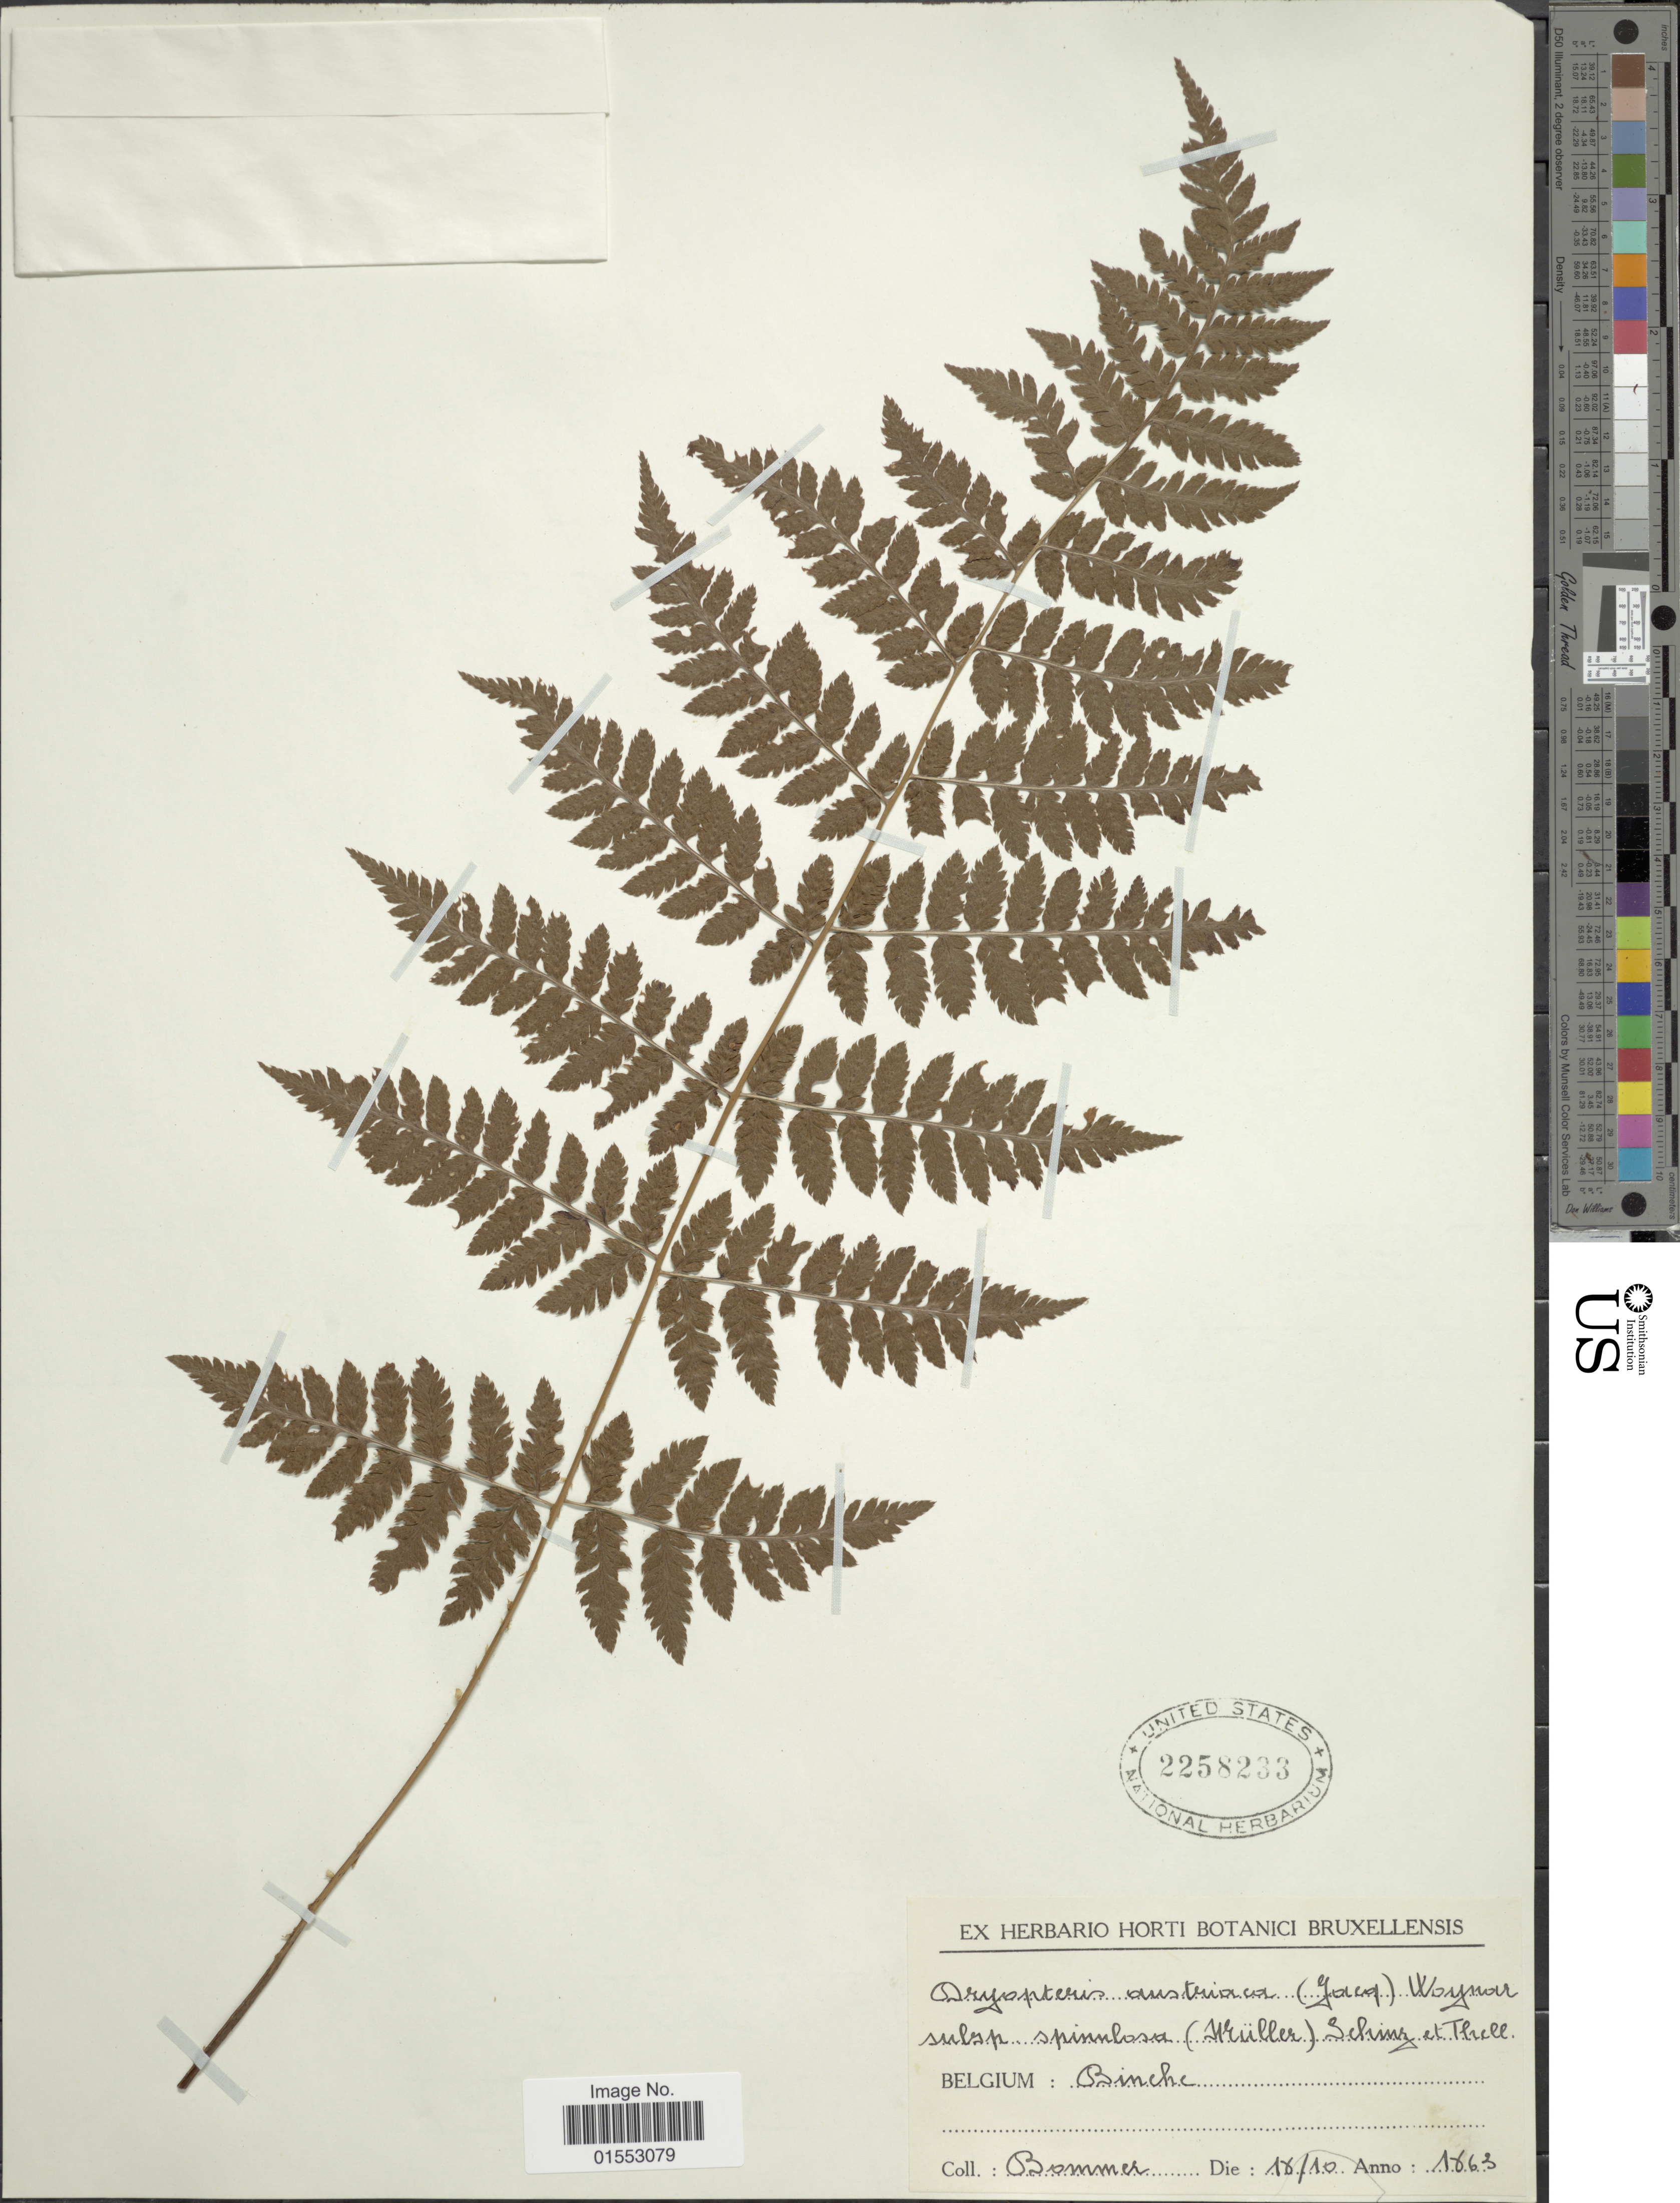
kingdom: Plantae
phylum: Tracheophyta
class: Polypodiopsida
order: Polypodiales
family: Dryopteridaceae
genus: Dryopteris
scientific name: Dryopteris carthusiana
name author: (Villars) H.P. Fuchs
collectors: Bommer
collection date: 1863-10-18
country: Belgium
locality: BInche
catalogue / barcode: US 2258233